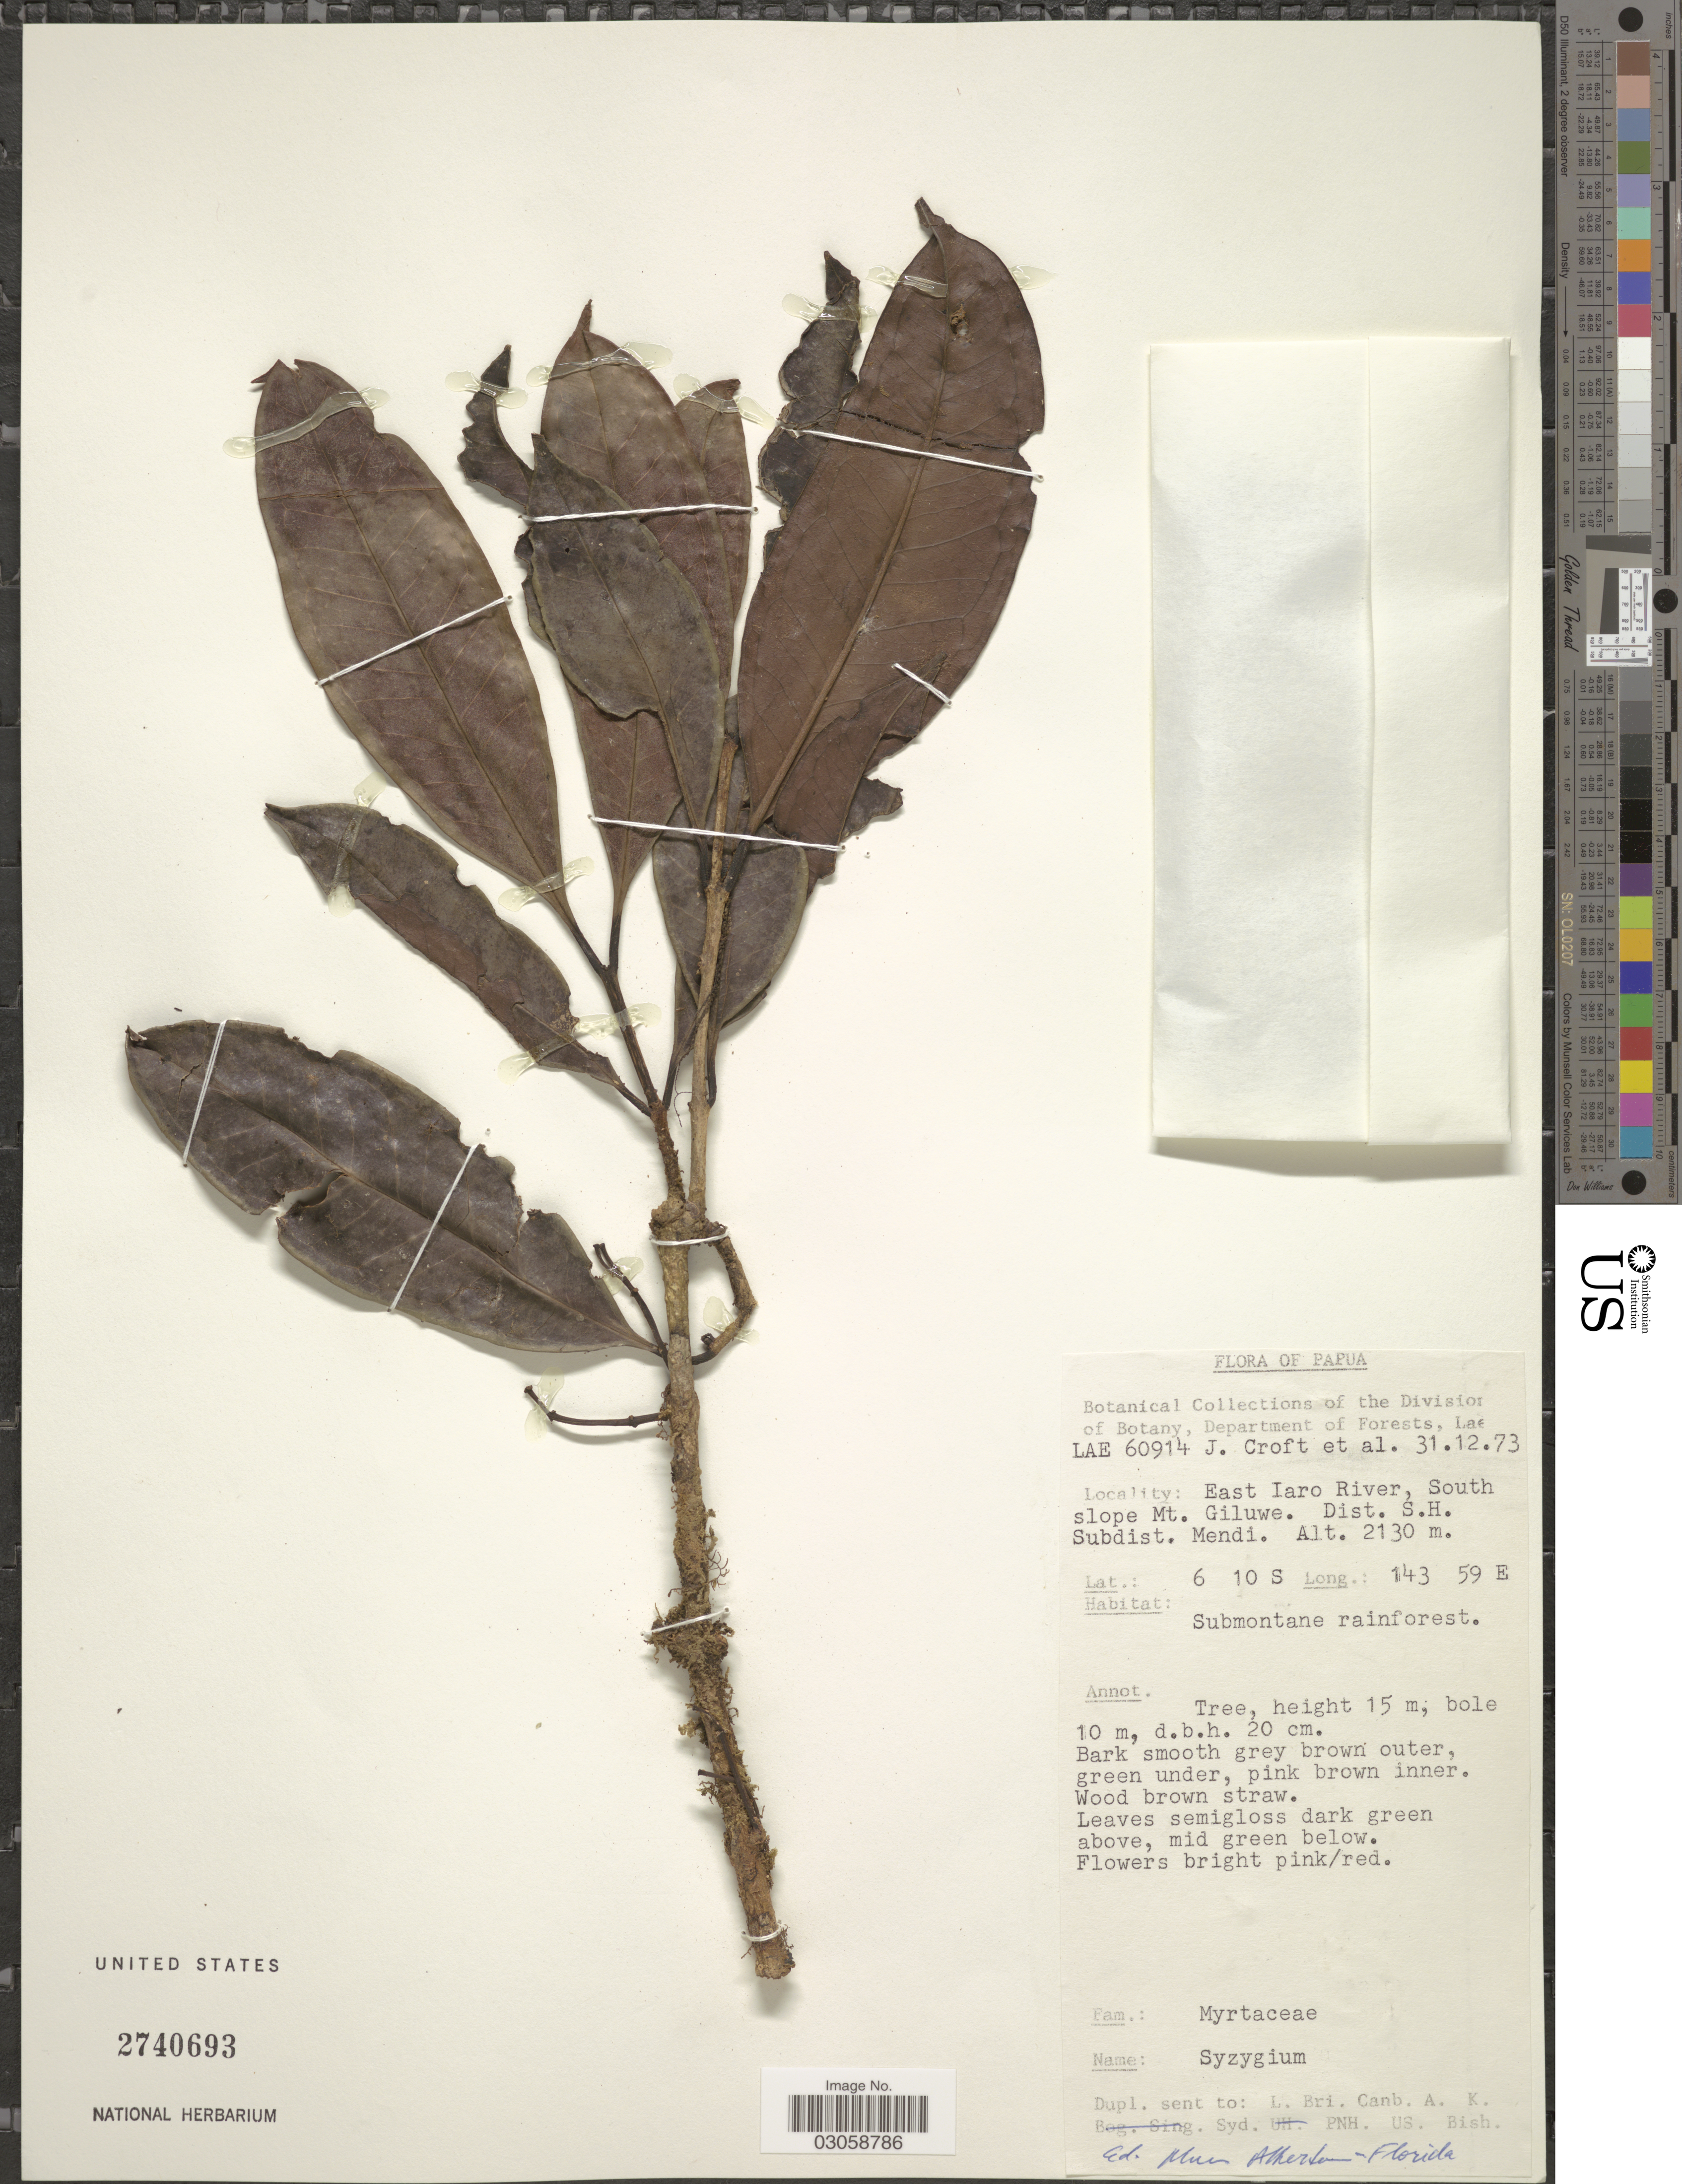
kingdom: Plantae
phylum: Tracheophyta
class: Magnoliopsida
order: Myrtales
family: Myrtaceae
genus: Syzygium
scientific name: Syzygium sp.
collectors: J. Croft & et al.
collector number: LAE 60914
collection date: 1973-12-31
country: Papua New Guinea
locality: Papua, East Iaro River, South slope Mt. Giluwe, Dist. S. H., Subdist. Mendi.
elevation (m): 2130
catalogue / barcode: US 2740693